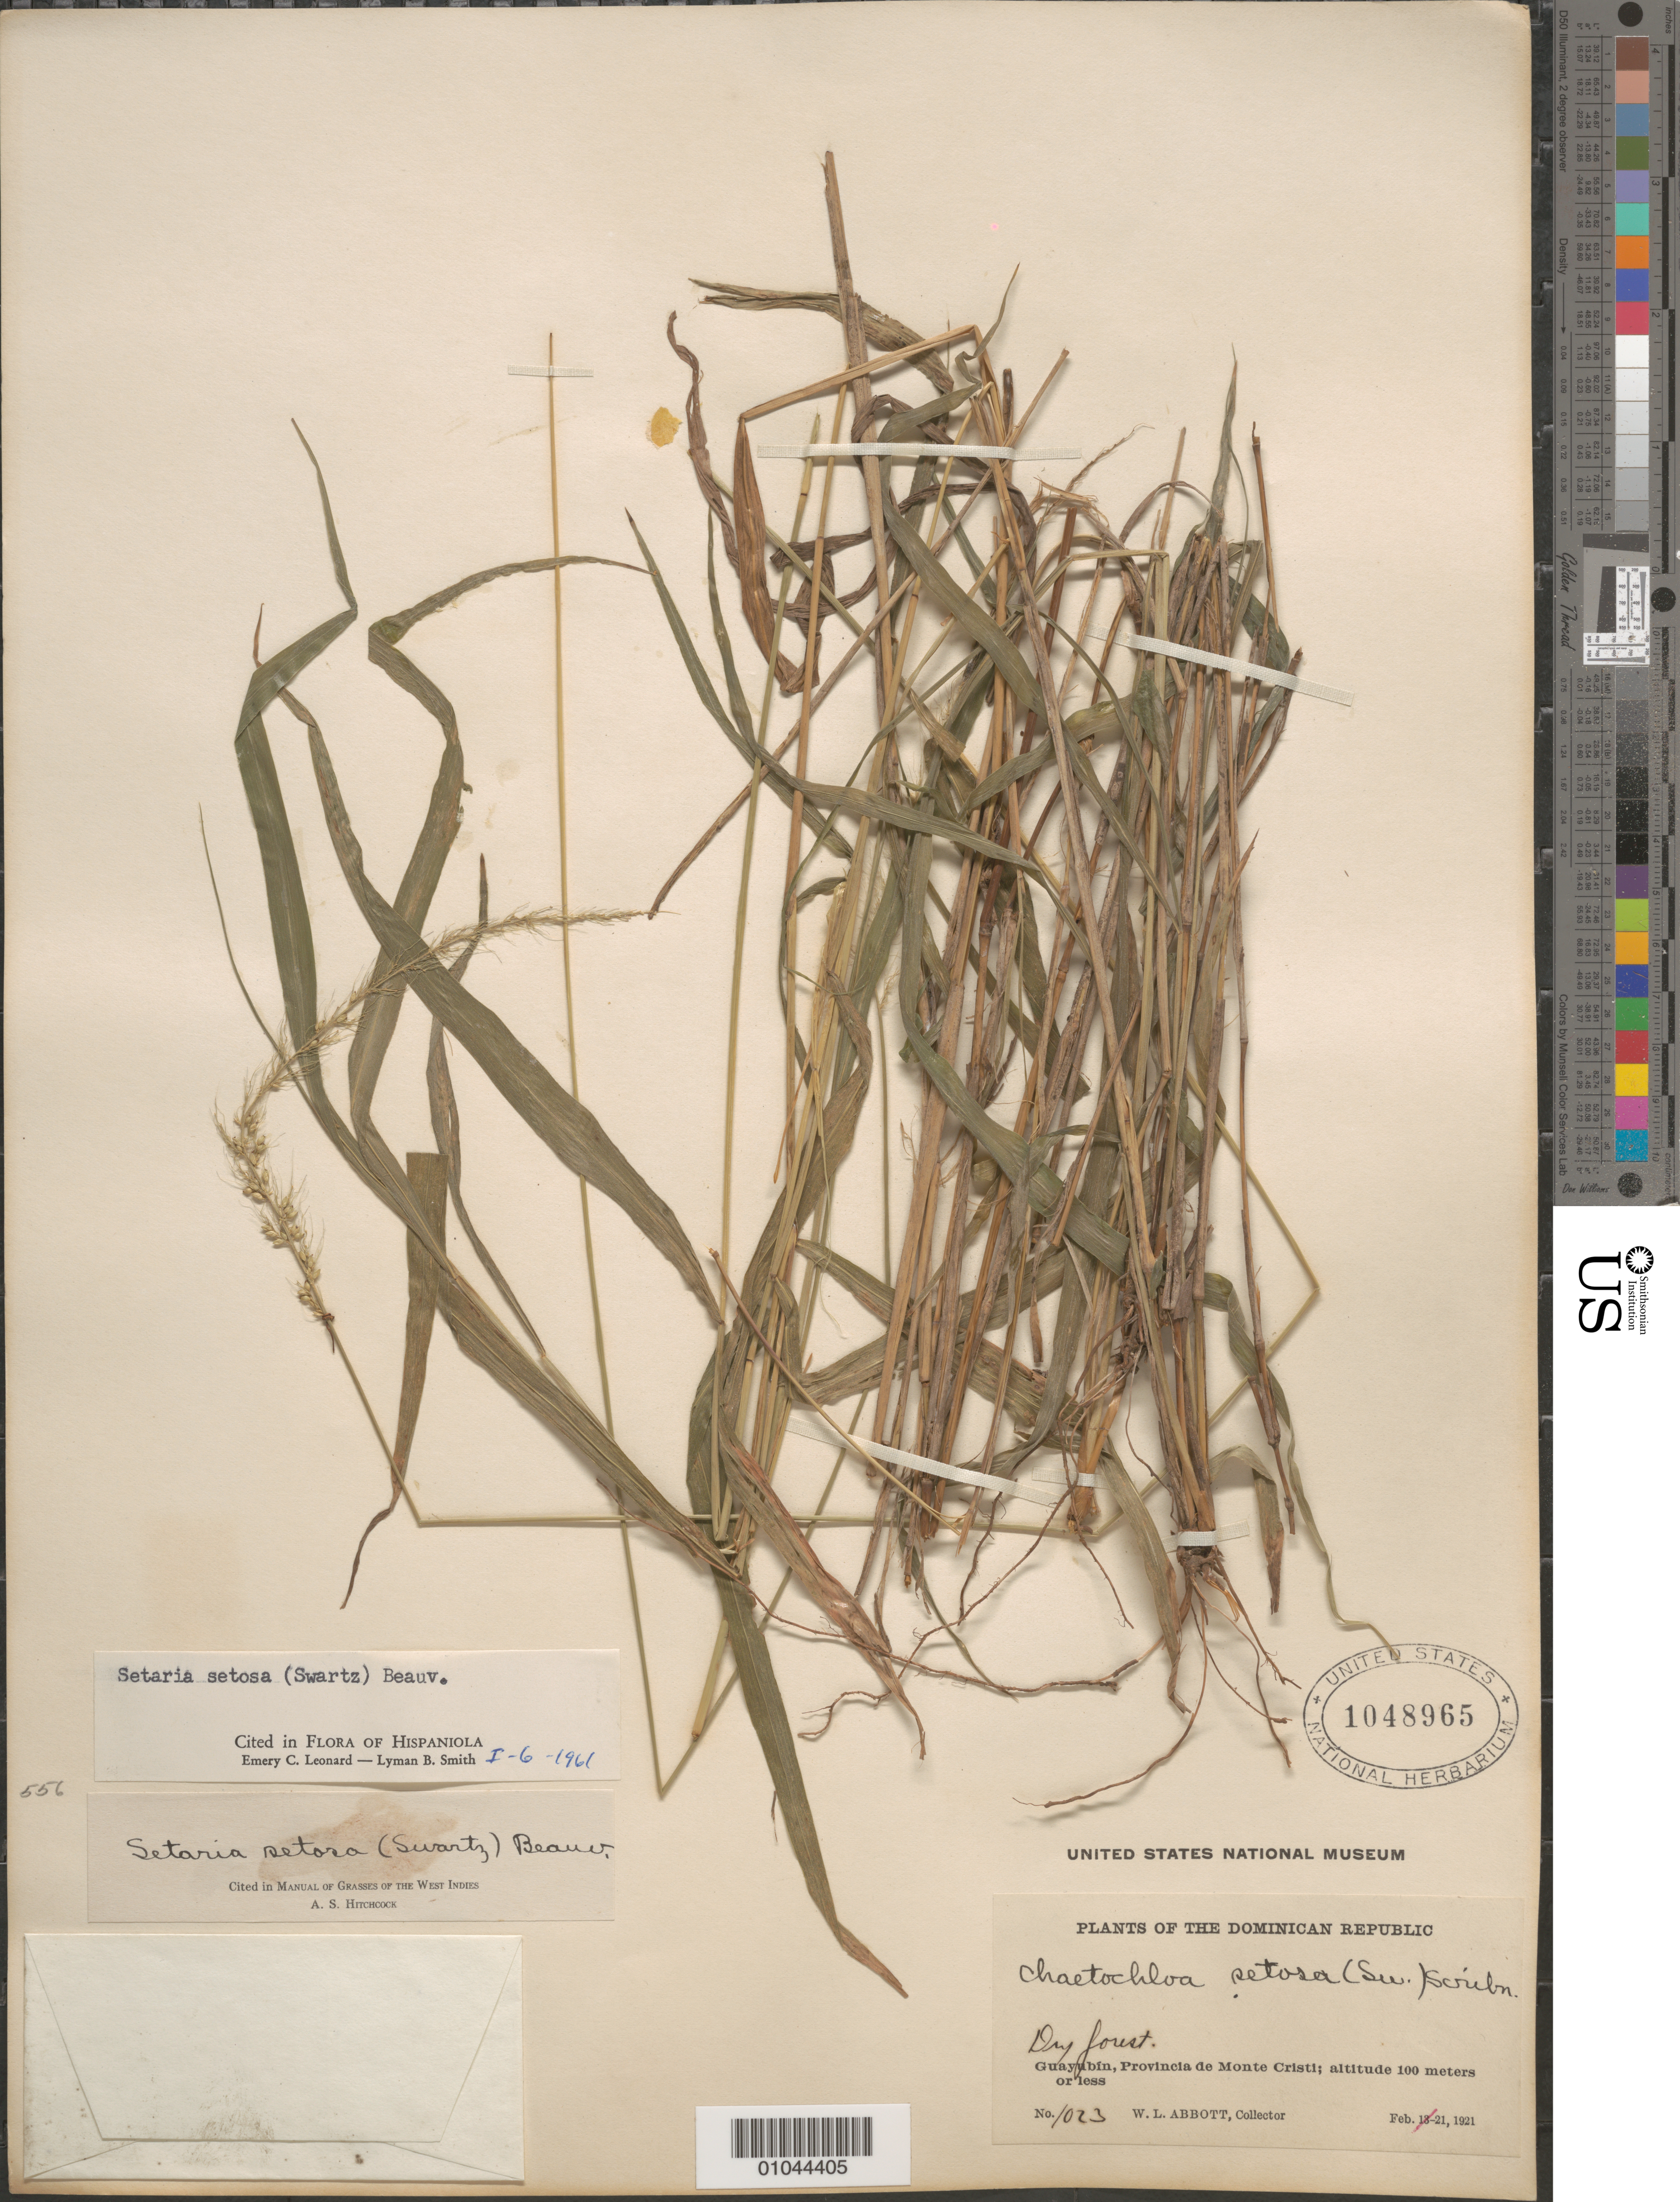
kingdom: Plantae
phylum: Tracheophyta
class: Liliopsida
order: Poales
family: Poaceae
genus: Setaria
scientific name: Setaria setosa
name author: (Sw.) P. Beauv.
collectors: W. L. Abbott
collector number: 1023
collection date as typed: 21 Feb 1921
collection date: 1921-02-21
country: Dominican Republic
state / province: Monte Cristi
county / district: Monción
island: Hispaniola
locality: Guayubin, Provincia Monte Cristi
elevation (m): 100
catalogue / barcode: US 1048965